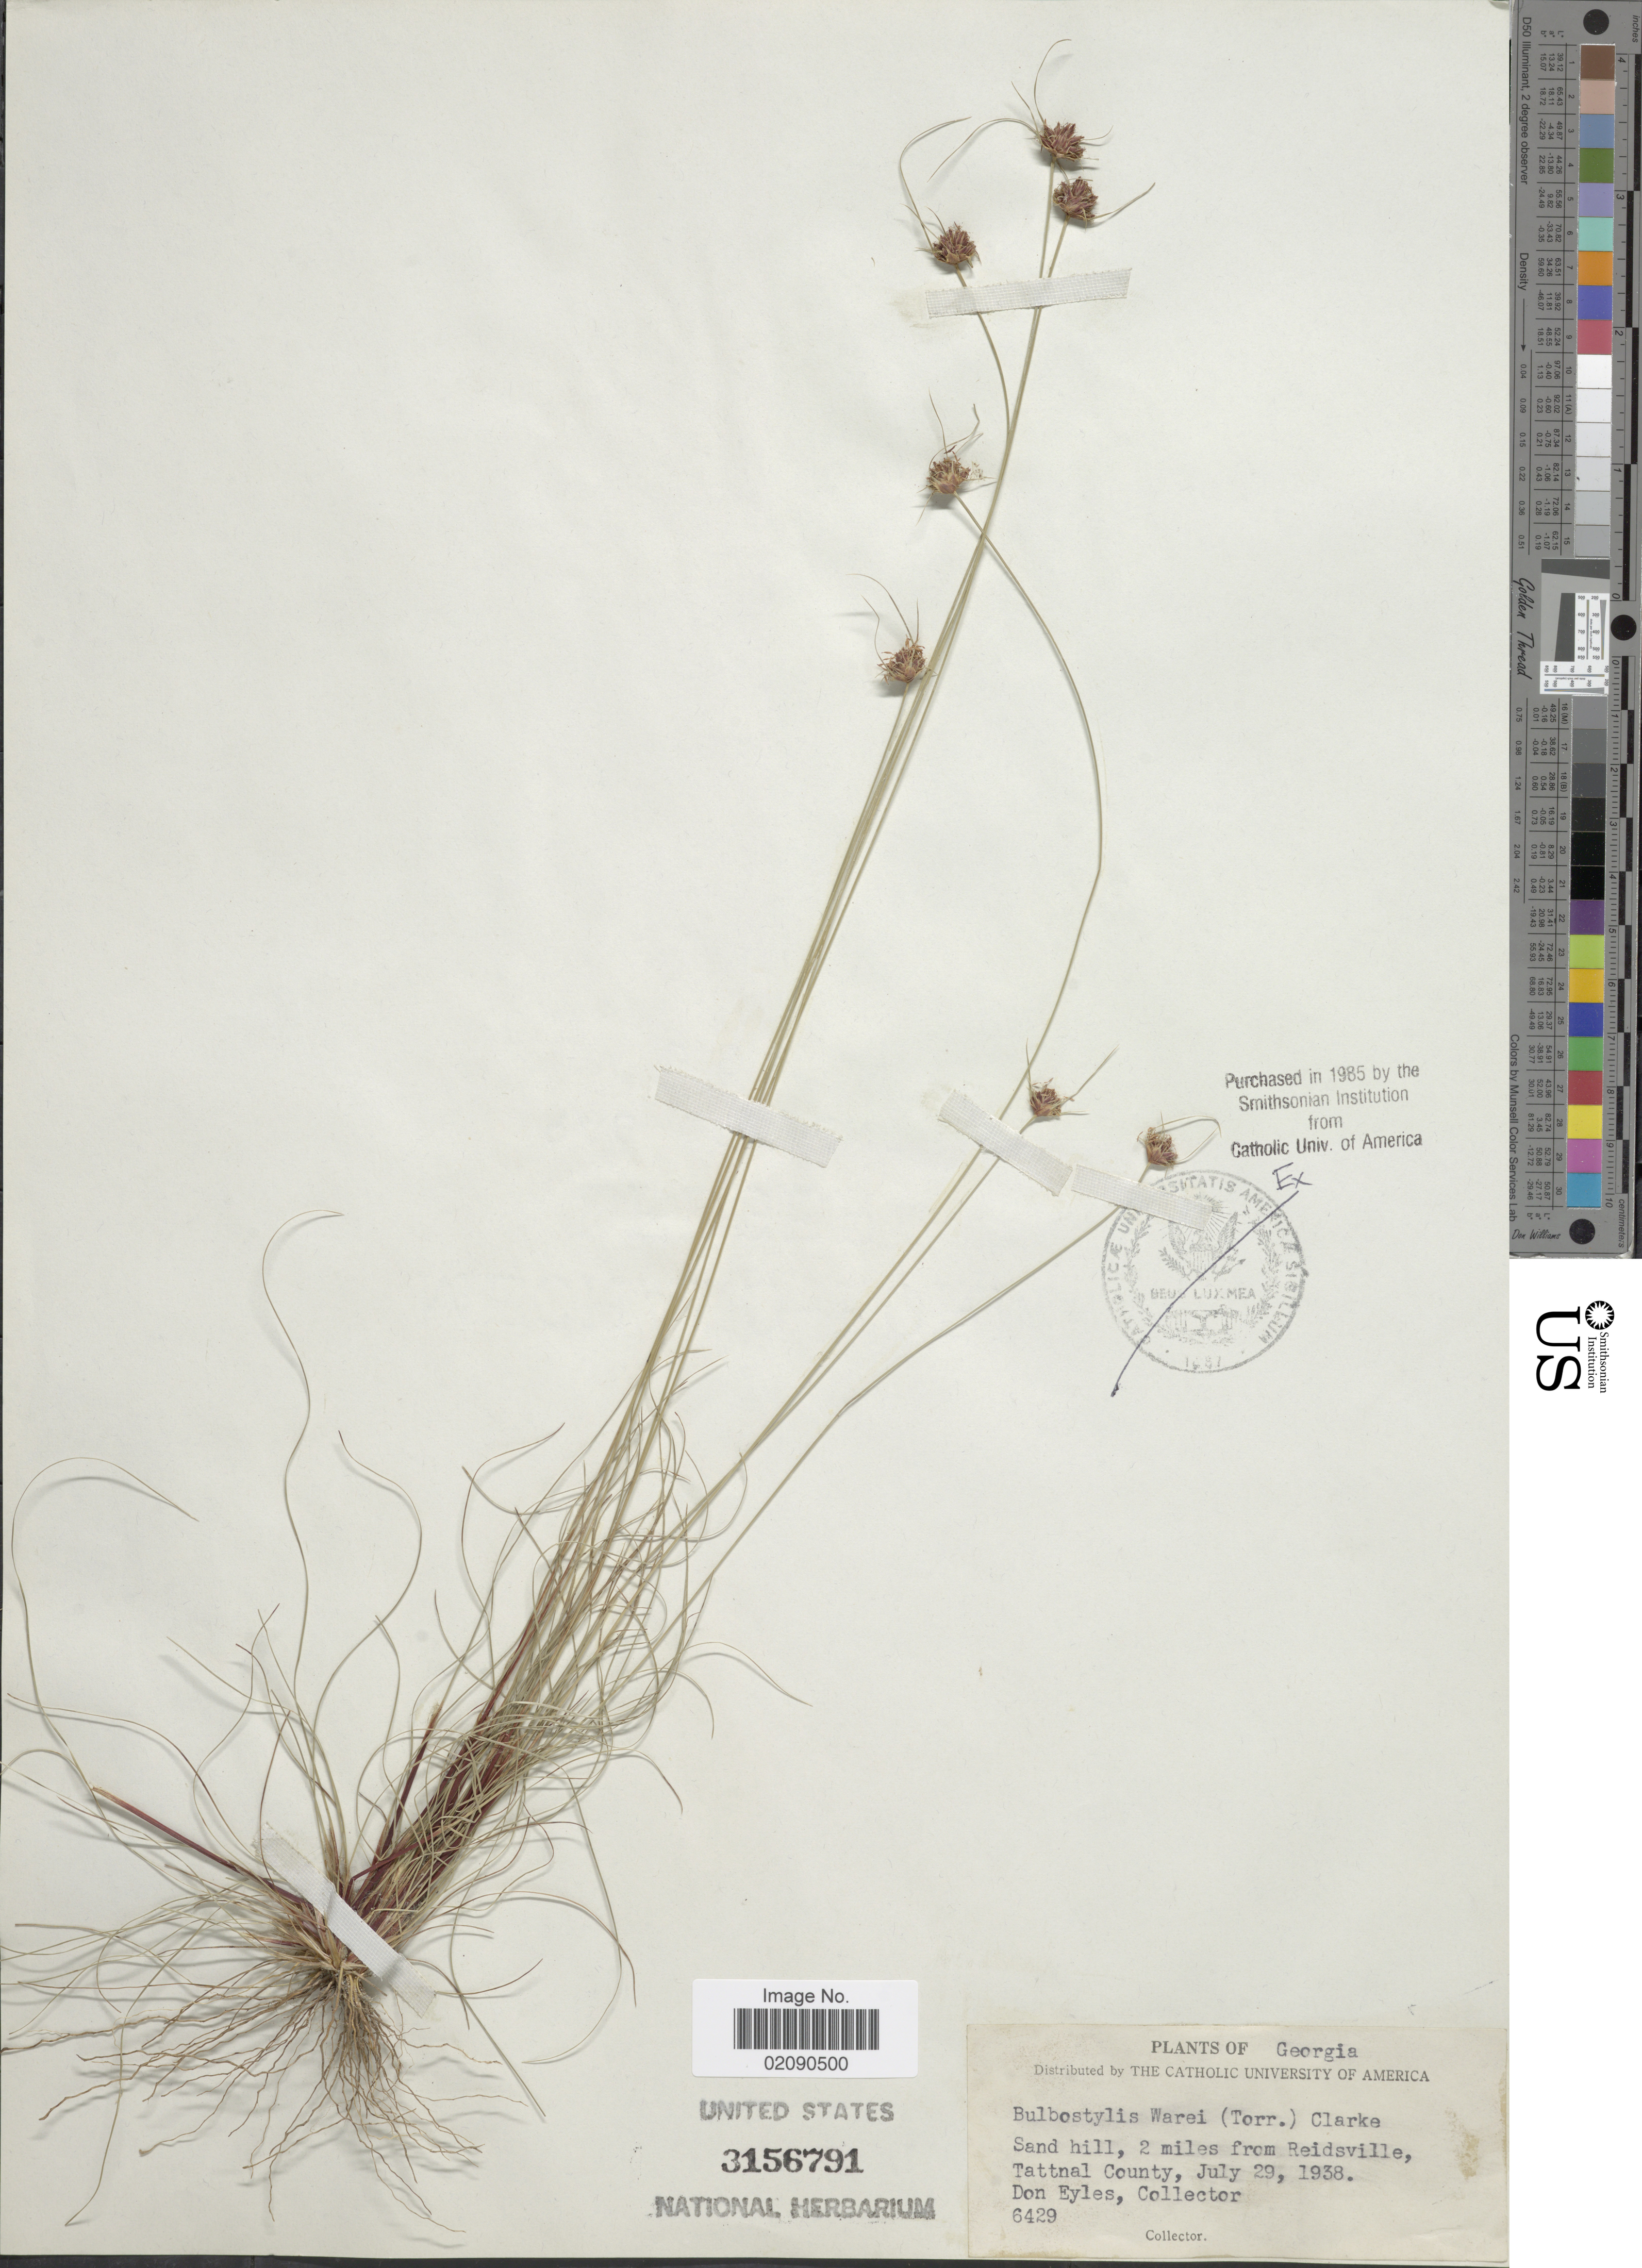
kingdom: Plantae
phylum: Tracheophyta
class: Liliopsida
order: Poales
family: Cyperaceae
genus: Bulbostylis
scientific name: Bulbostylis warei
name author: (Torr.) C.B. Clarke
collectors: D. Eyles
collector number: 6429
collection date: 1938-07-29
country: United States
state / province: Georgia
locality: Sand hill, 2 miles from Reidsville, Tattnal County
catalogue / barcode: US 3156791